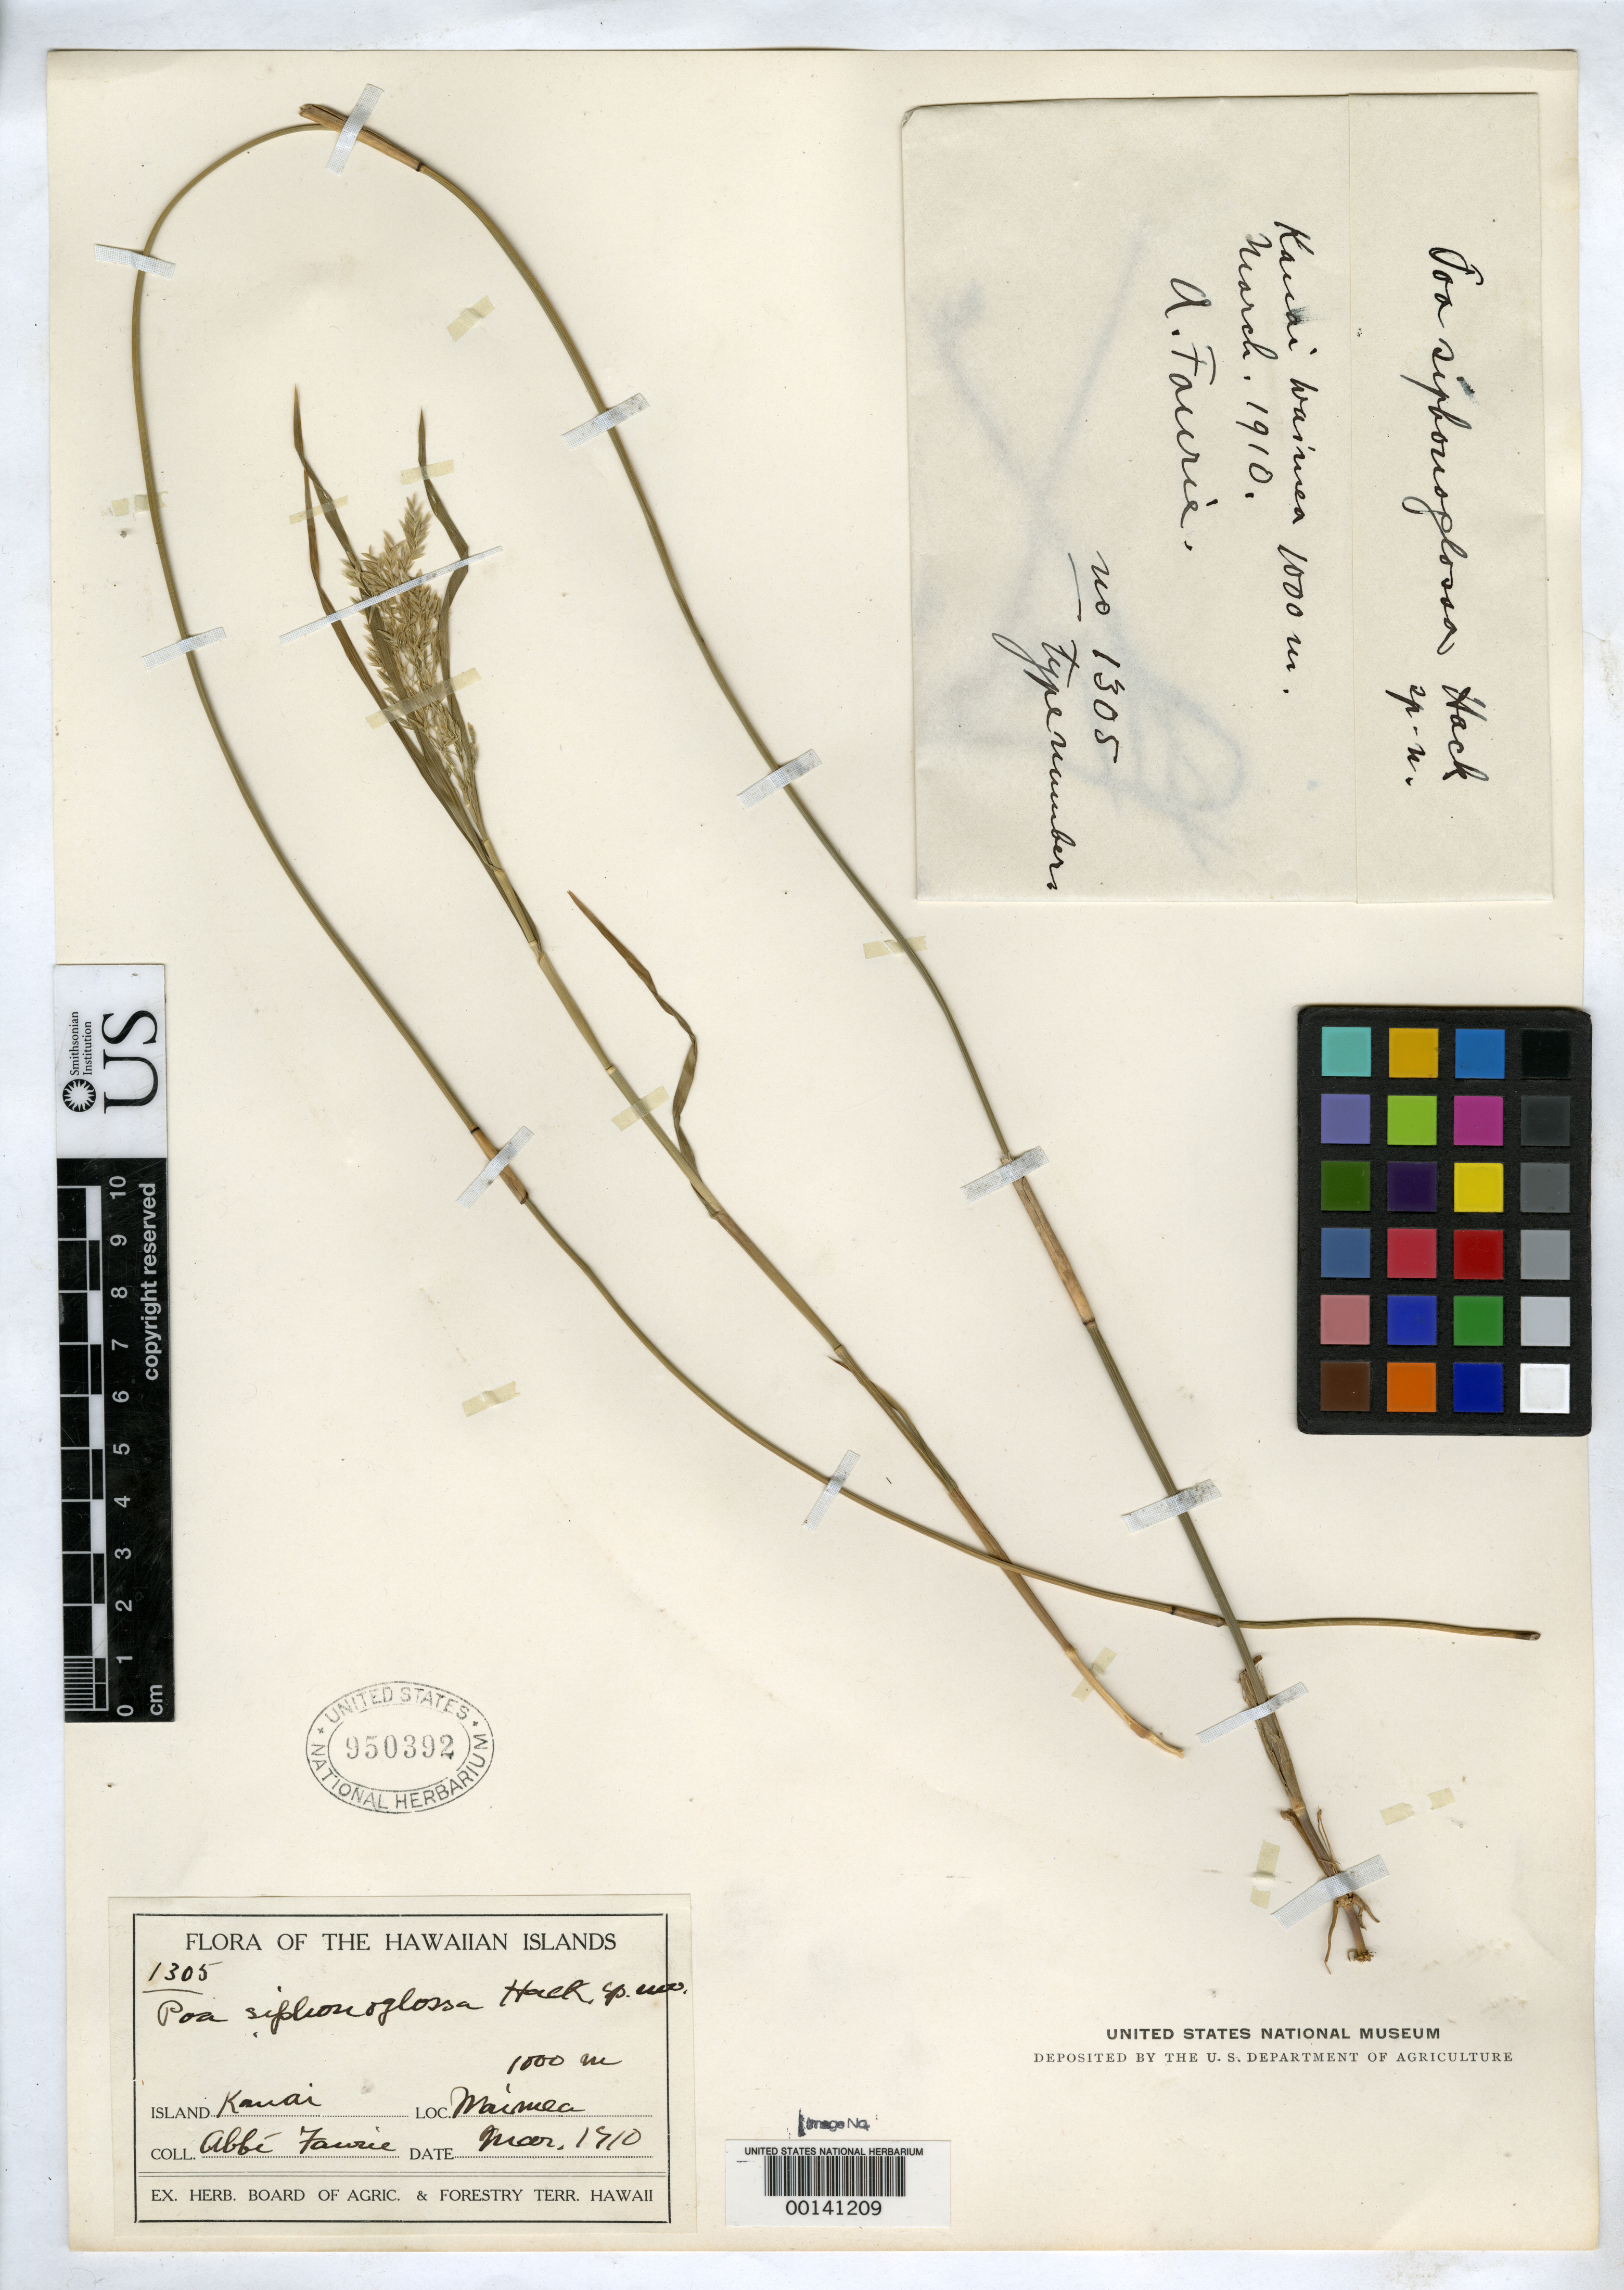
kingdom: Plantae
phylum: Tracheophyta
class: Liliopsida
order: Poales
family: Poaceae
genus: Poa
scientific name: Poa siphonoglossa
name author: Hack.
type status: Isotype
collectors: A. Faurie & U. Faurie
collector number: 1305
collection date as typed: Mar 1910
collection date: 1910-03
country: United States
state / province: Hawaii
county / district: Kauai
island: Kaua'i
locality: Waimea.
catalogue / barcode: US 950392